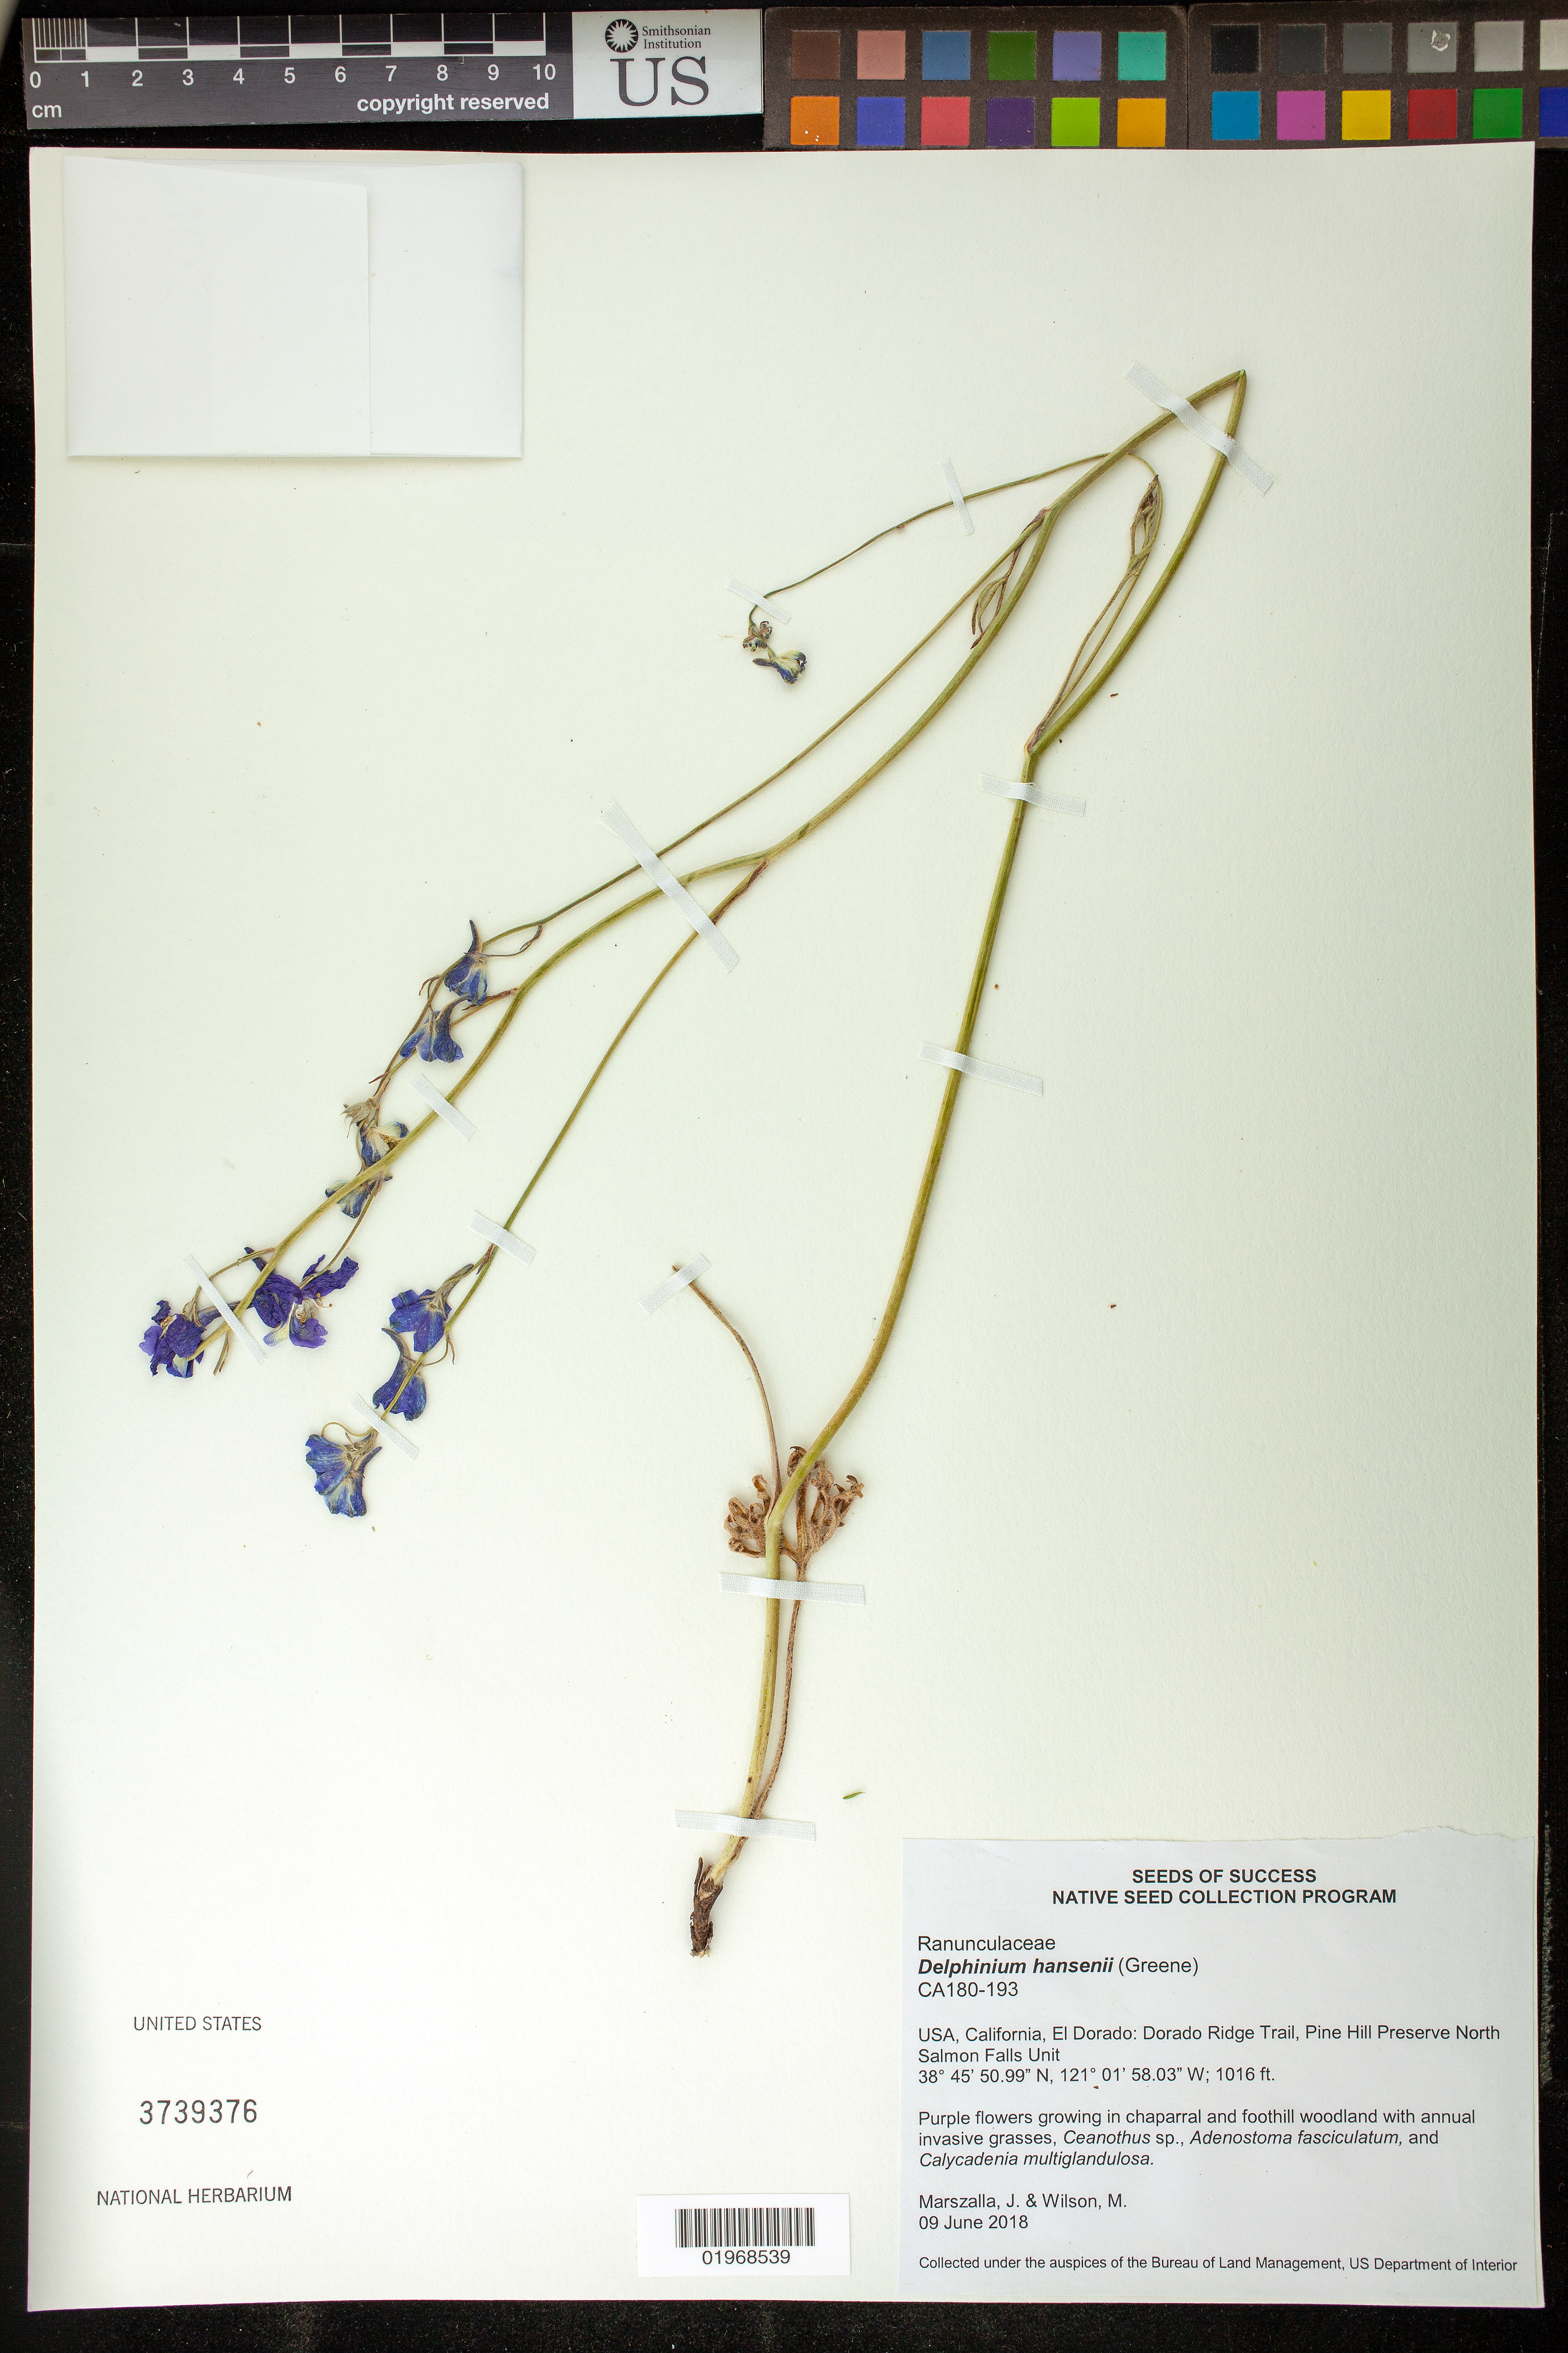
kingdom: Plantae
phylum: Tracheophyta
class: Magnoliopsida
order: Ranunculales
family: Ranunculaceae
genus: Delphinium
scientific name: Delphinium hansenii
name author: (Greene) Greene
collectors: J. Marszalla & M. Wilson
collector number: CA180-193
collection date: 2018-06-09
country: United States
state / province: California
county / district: El Dorado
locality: Dorado Ridge Trail, Pine Hill Preserve North Salmon Falls Unit.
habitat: Chaparral, foothill woodland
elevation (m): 310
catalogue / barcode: US 3739376